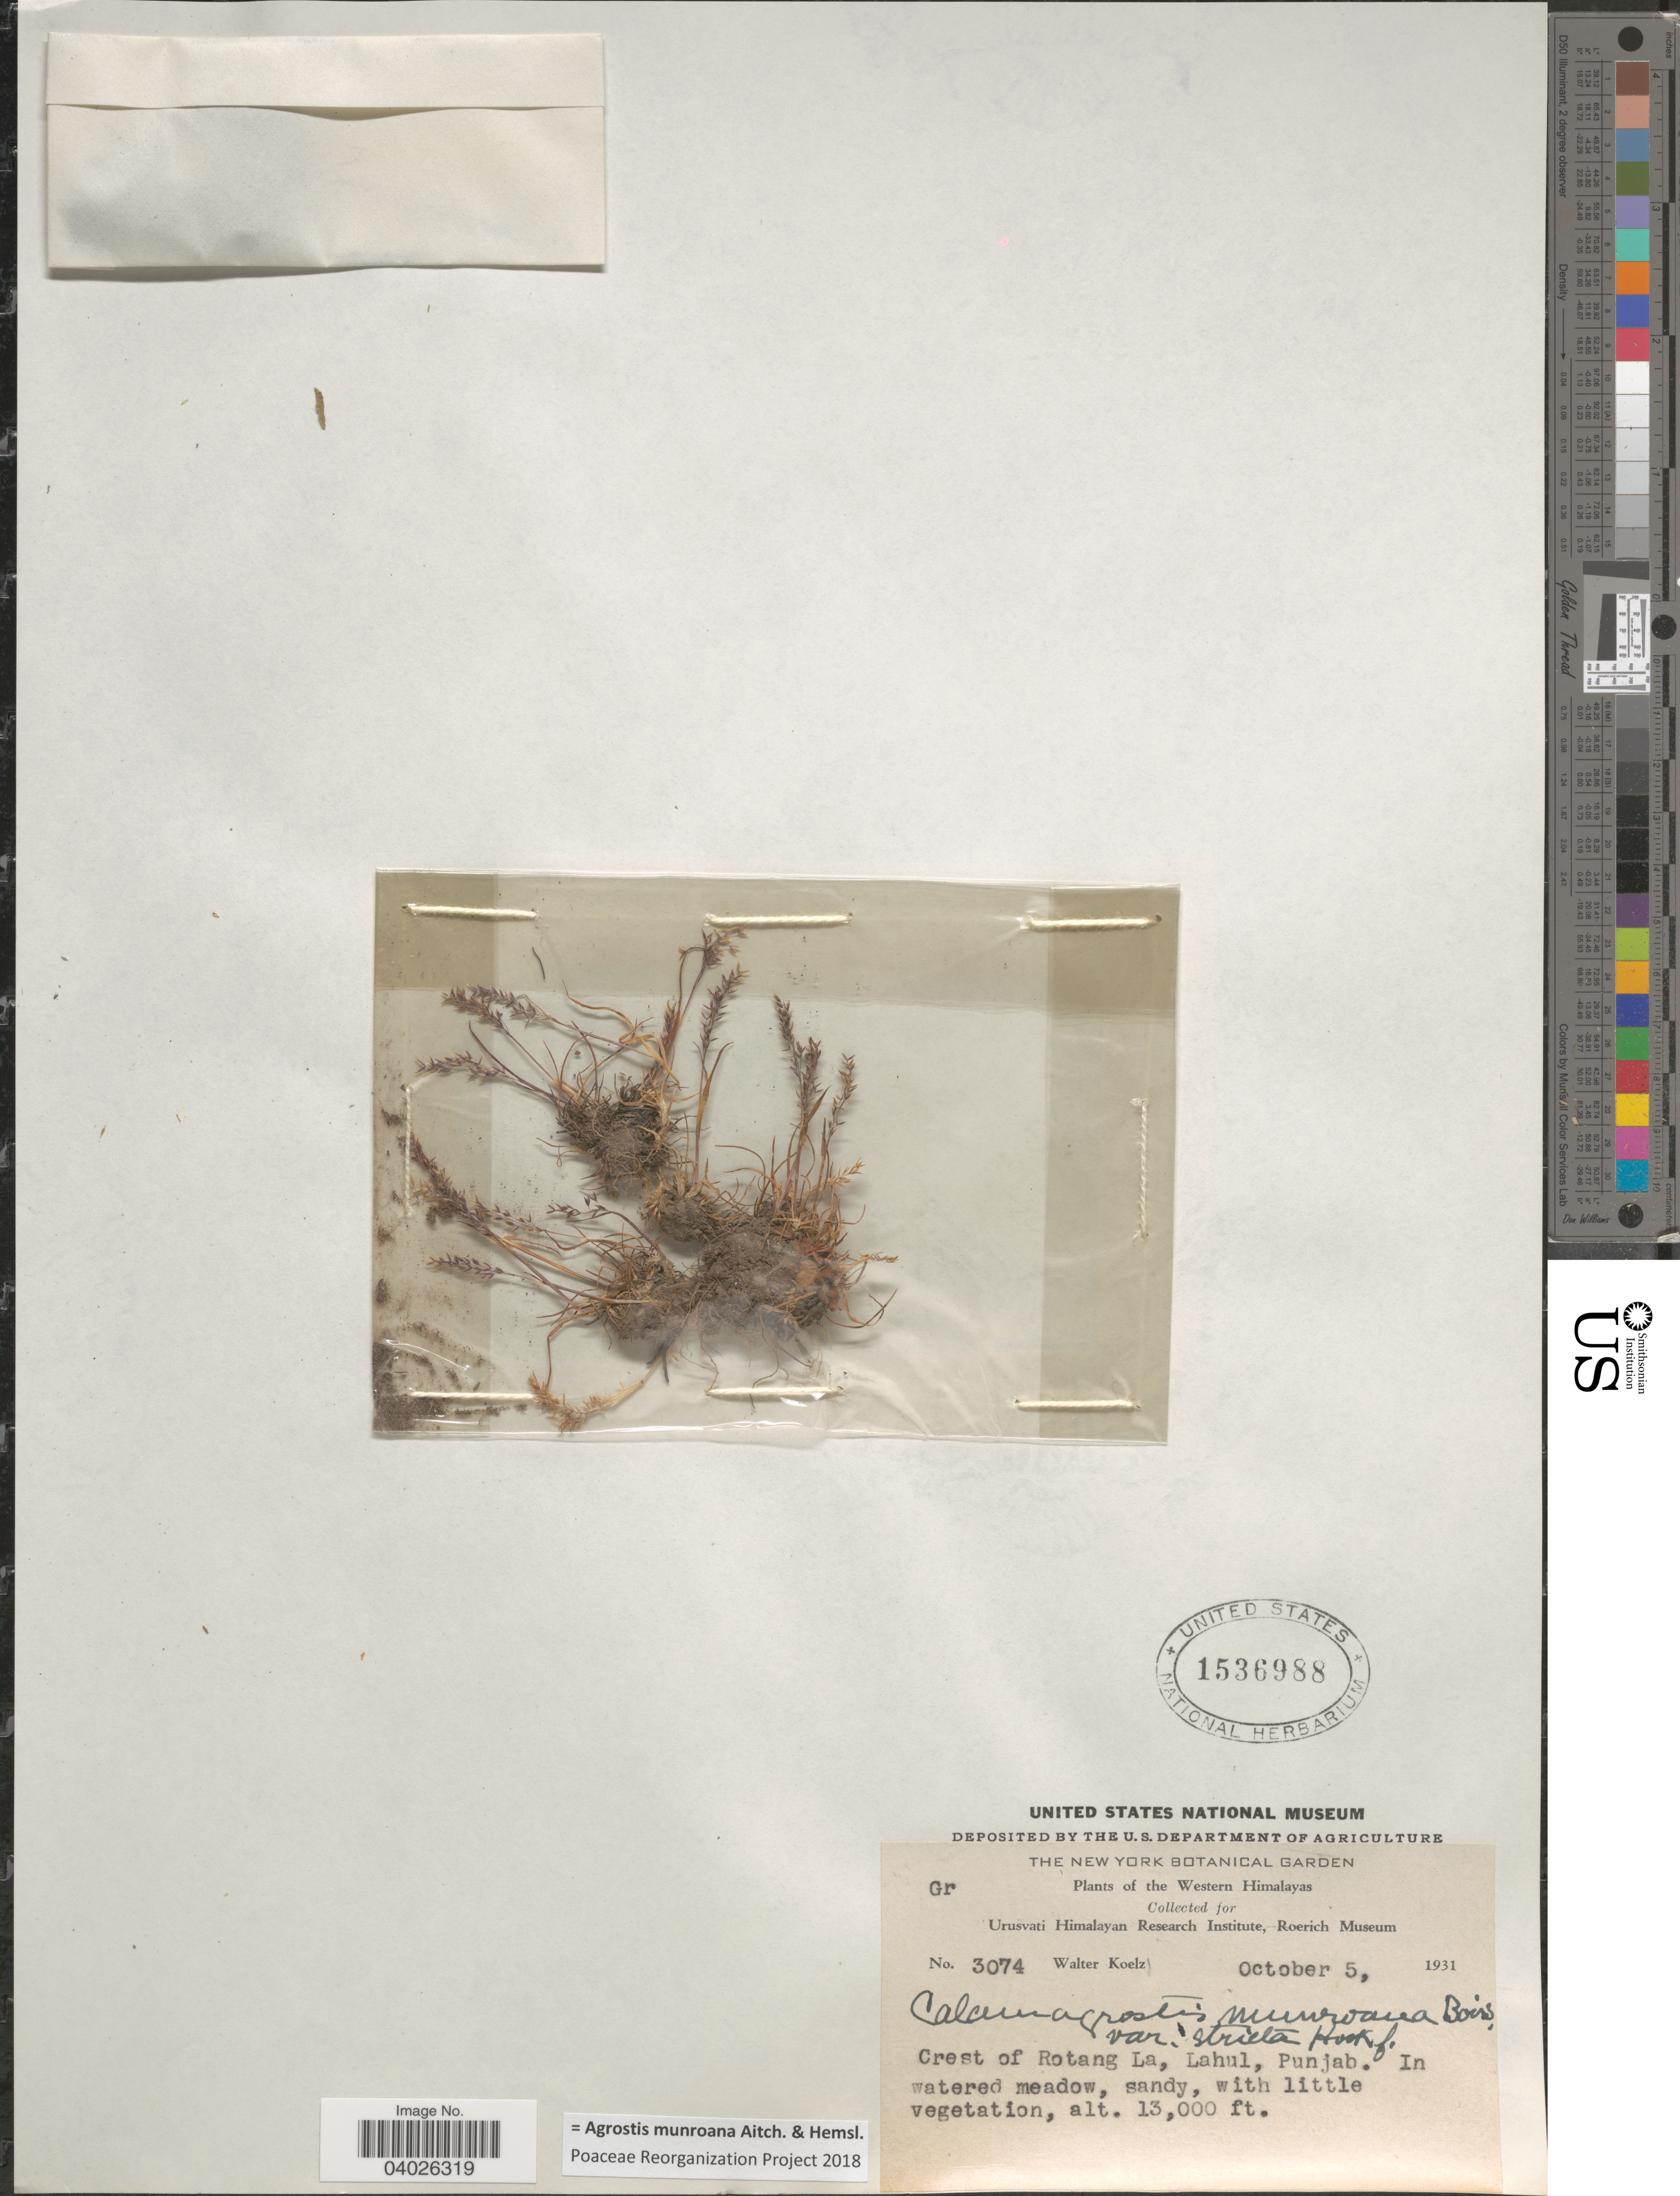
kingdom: Plantae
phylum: Tracheophyta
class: Liliopsida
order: Poales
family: Poaceae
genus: Agrostis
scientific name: Agrostis munroana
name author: Aitch. & Hemsl.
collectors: W. N. Koelz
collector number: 3074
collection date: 1931-10-05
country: India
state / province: Punjab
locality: The Western Himalayas. Crest of Rotang La, Lahul.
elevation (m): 3962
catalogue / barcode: US 1536988